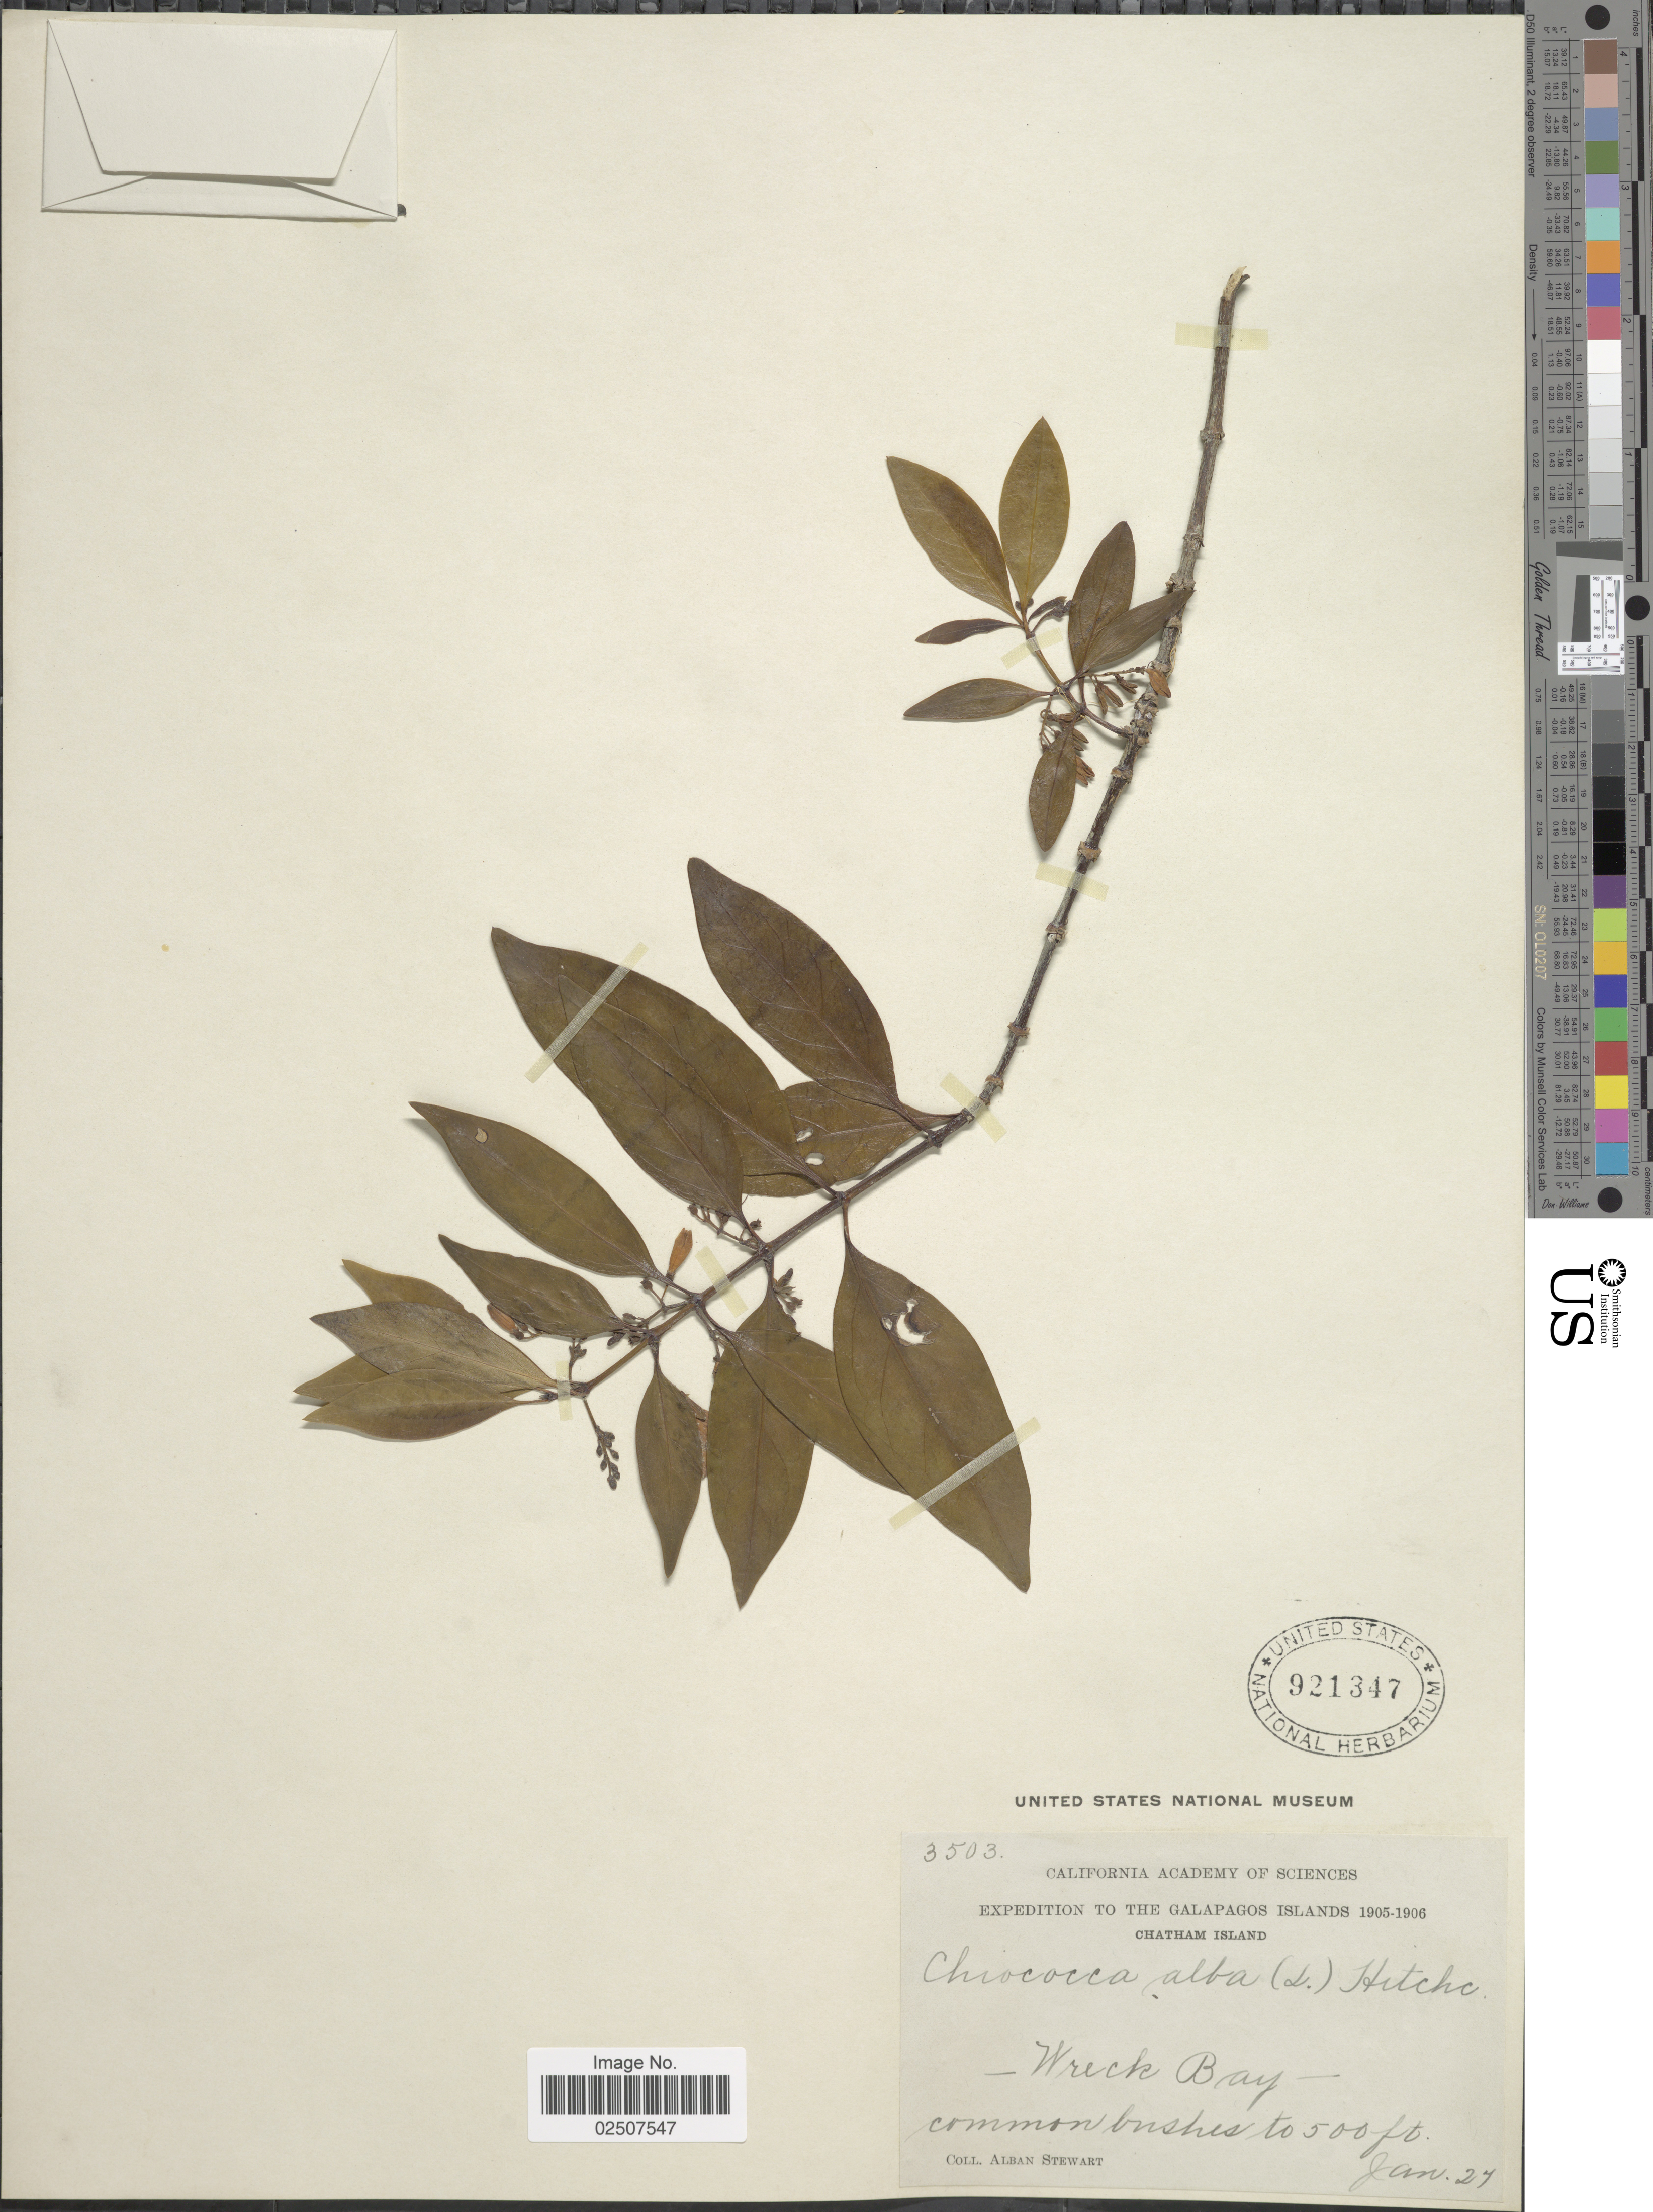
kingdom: Plantae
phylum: Tracheophyta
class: Magnoliopsida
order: Gentianales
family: Rubiaceae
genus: Chiococca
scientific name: Chiococca alba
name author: (L.) Hitchc.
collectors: A. Stewart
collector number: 3503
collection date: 1905-01-27/1906-01-27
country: Ecuador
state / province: Colón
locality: Galapagos Islands. Chatham Island. Wreck Bay.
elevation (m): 152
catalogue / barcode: US 921347